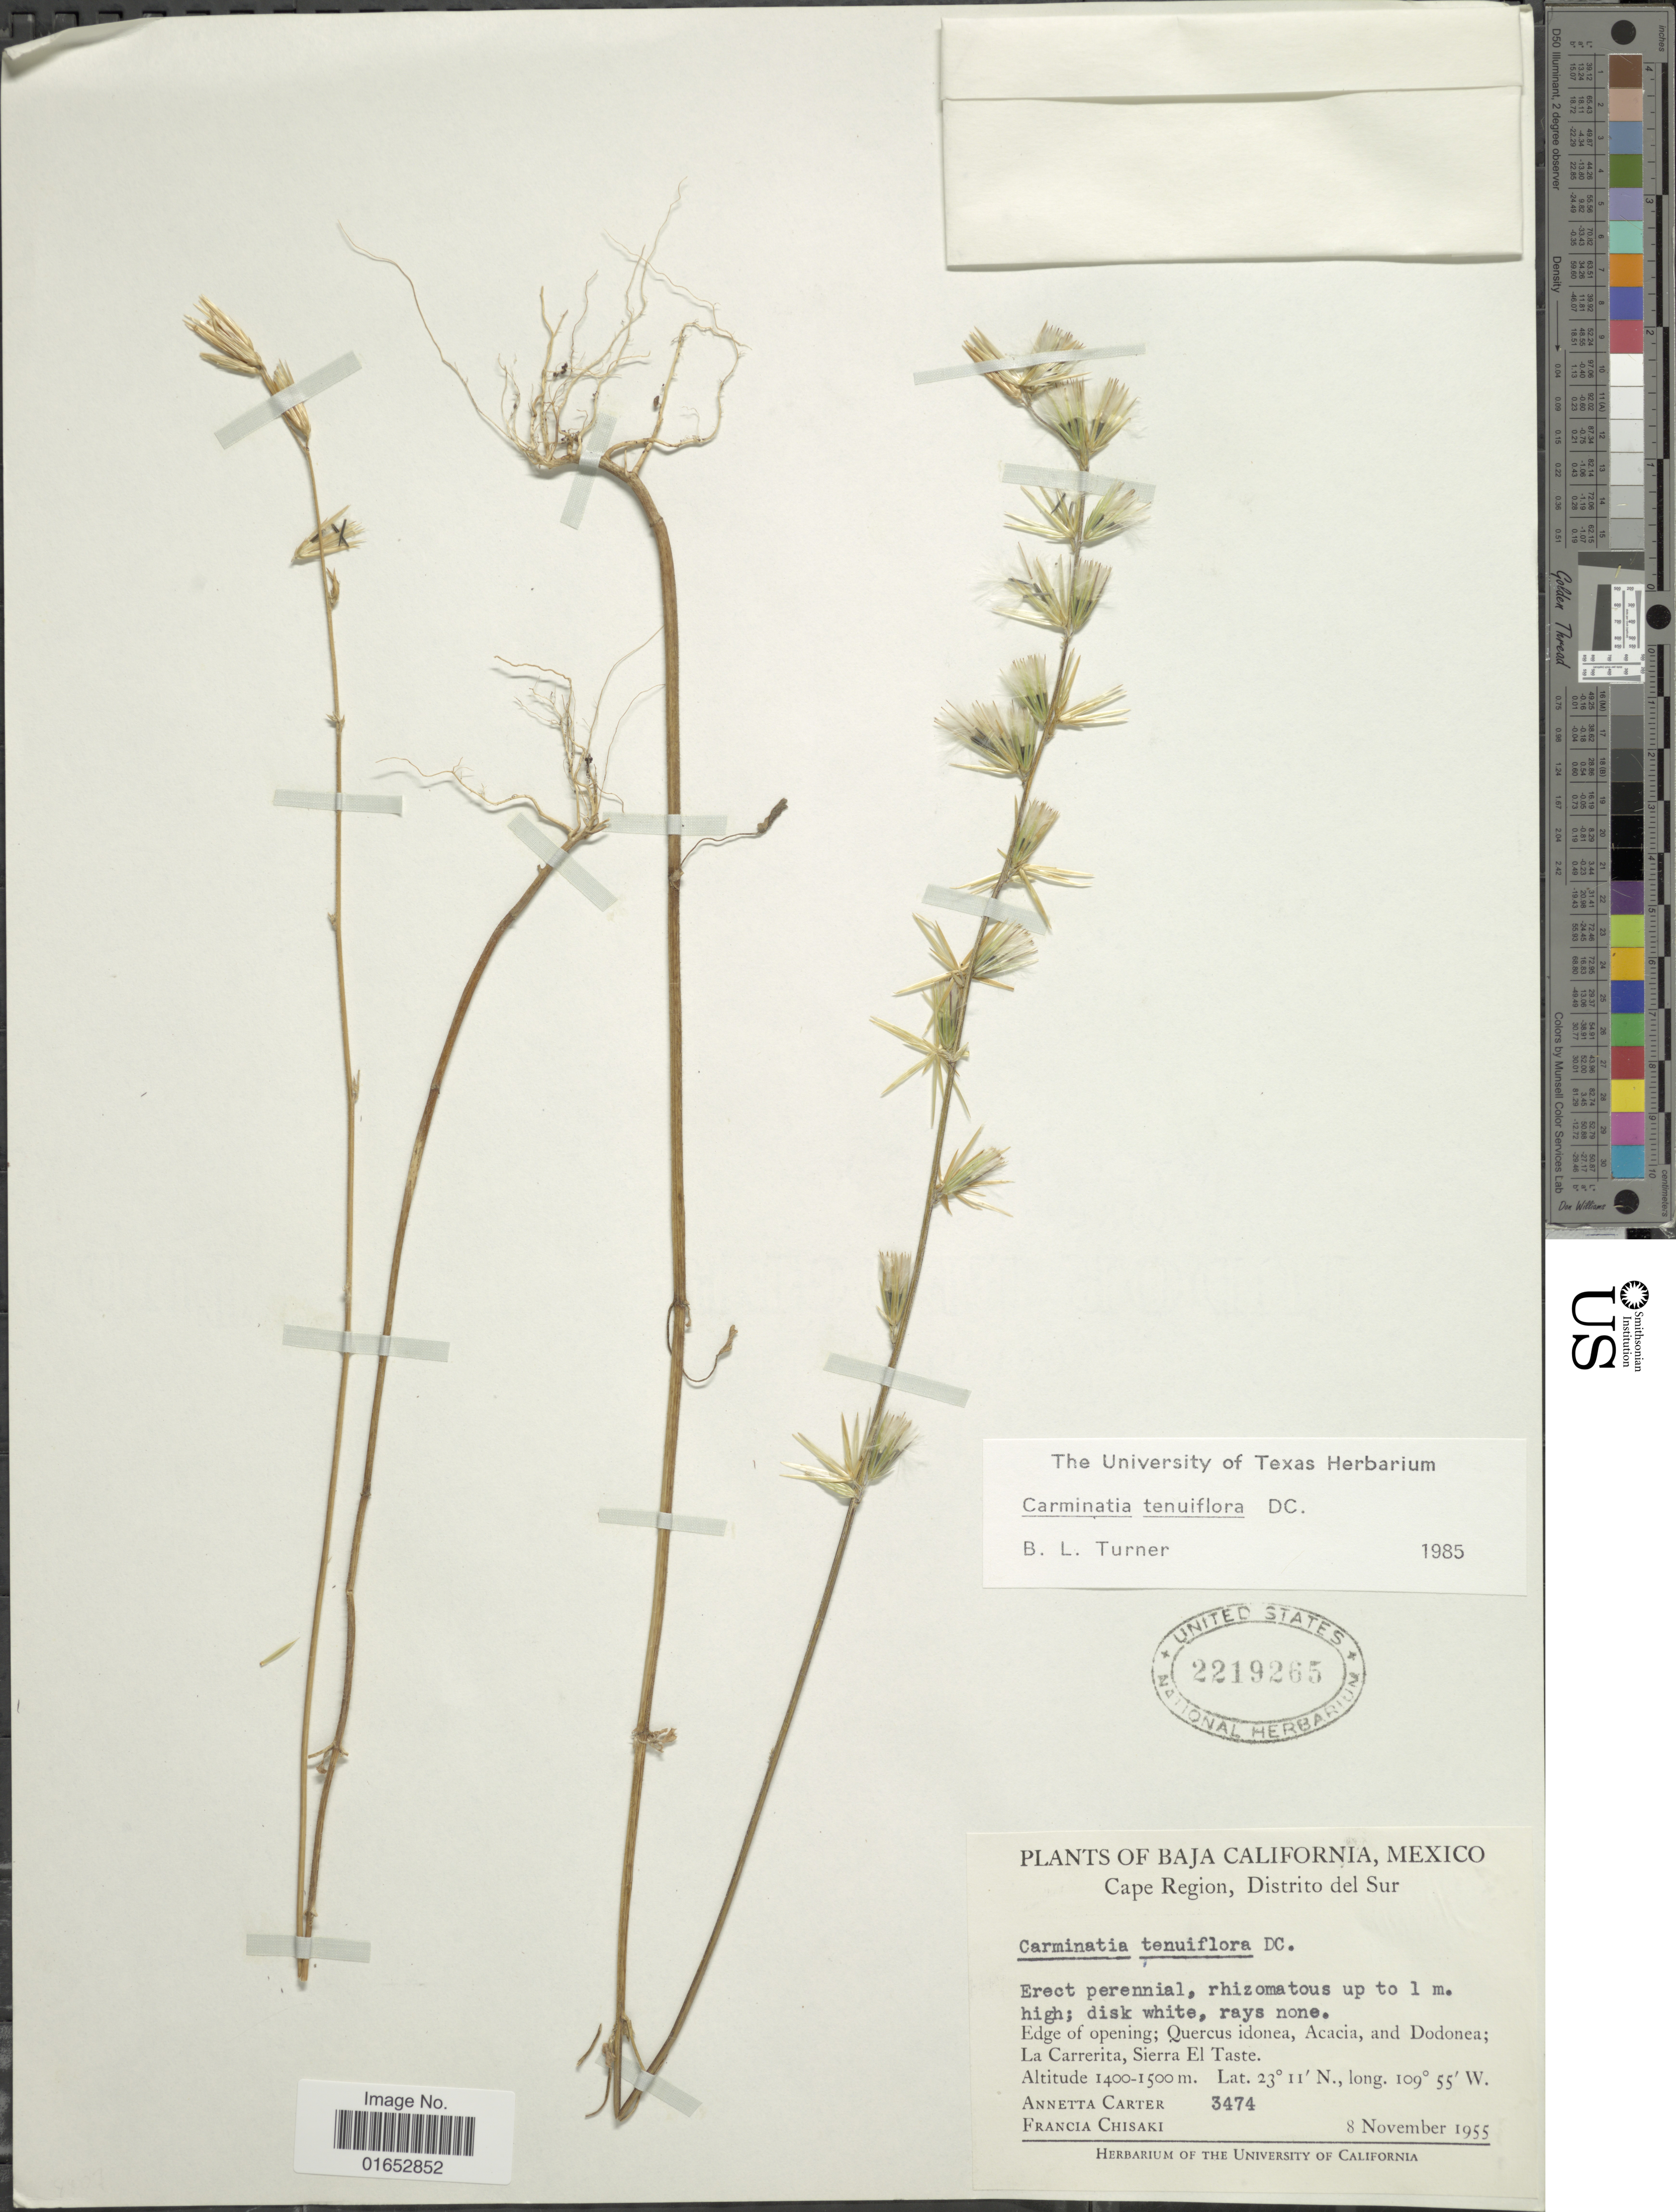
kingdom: Plantae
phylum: Tracheophyta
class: Magnoliopsida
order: Asterales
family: Asteraceae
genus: Carminatia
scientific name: Carminatia tenuiflora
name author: DC.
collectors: A. Carter & F. Chisaki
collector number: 3474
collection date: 1955-11-08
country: Mexico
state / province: Baja California Sur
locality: Cape Region, Distrito del Sur, La Carrerita, Sierra El Taste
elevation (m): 1400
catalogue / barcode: US 2219265